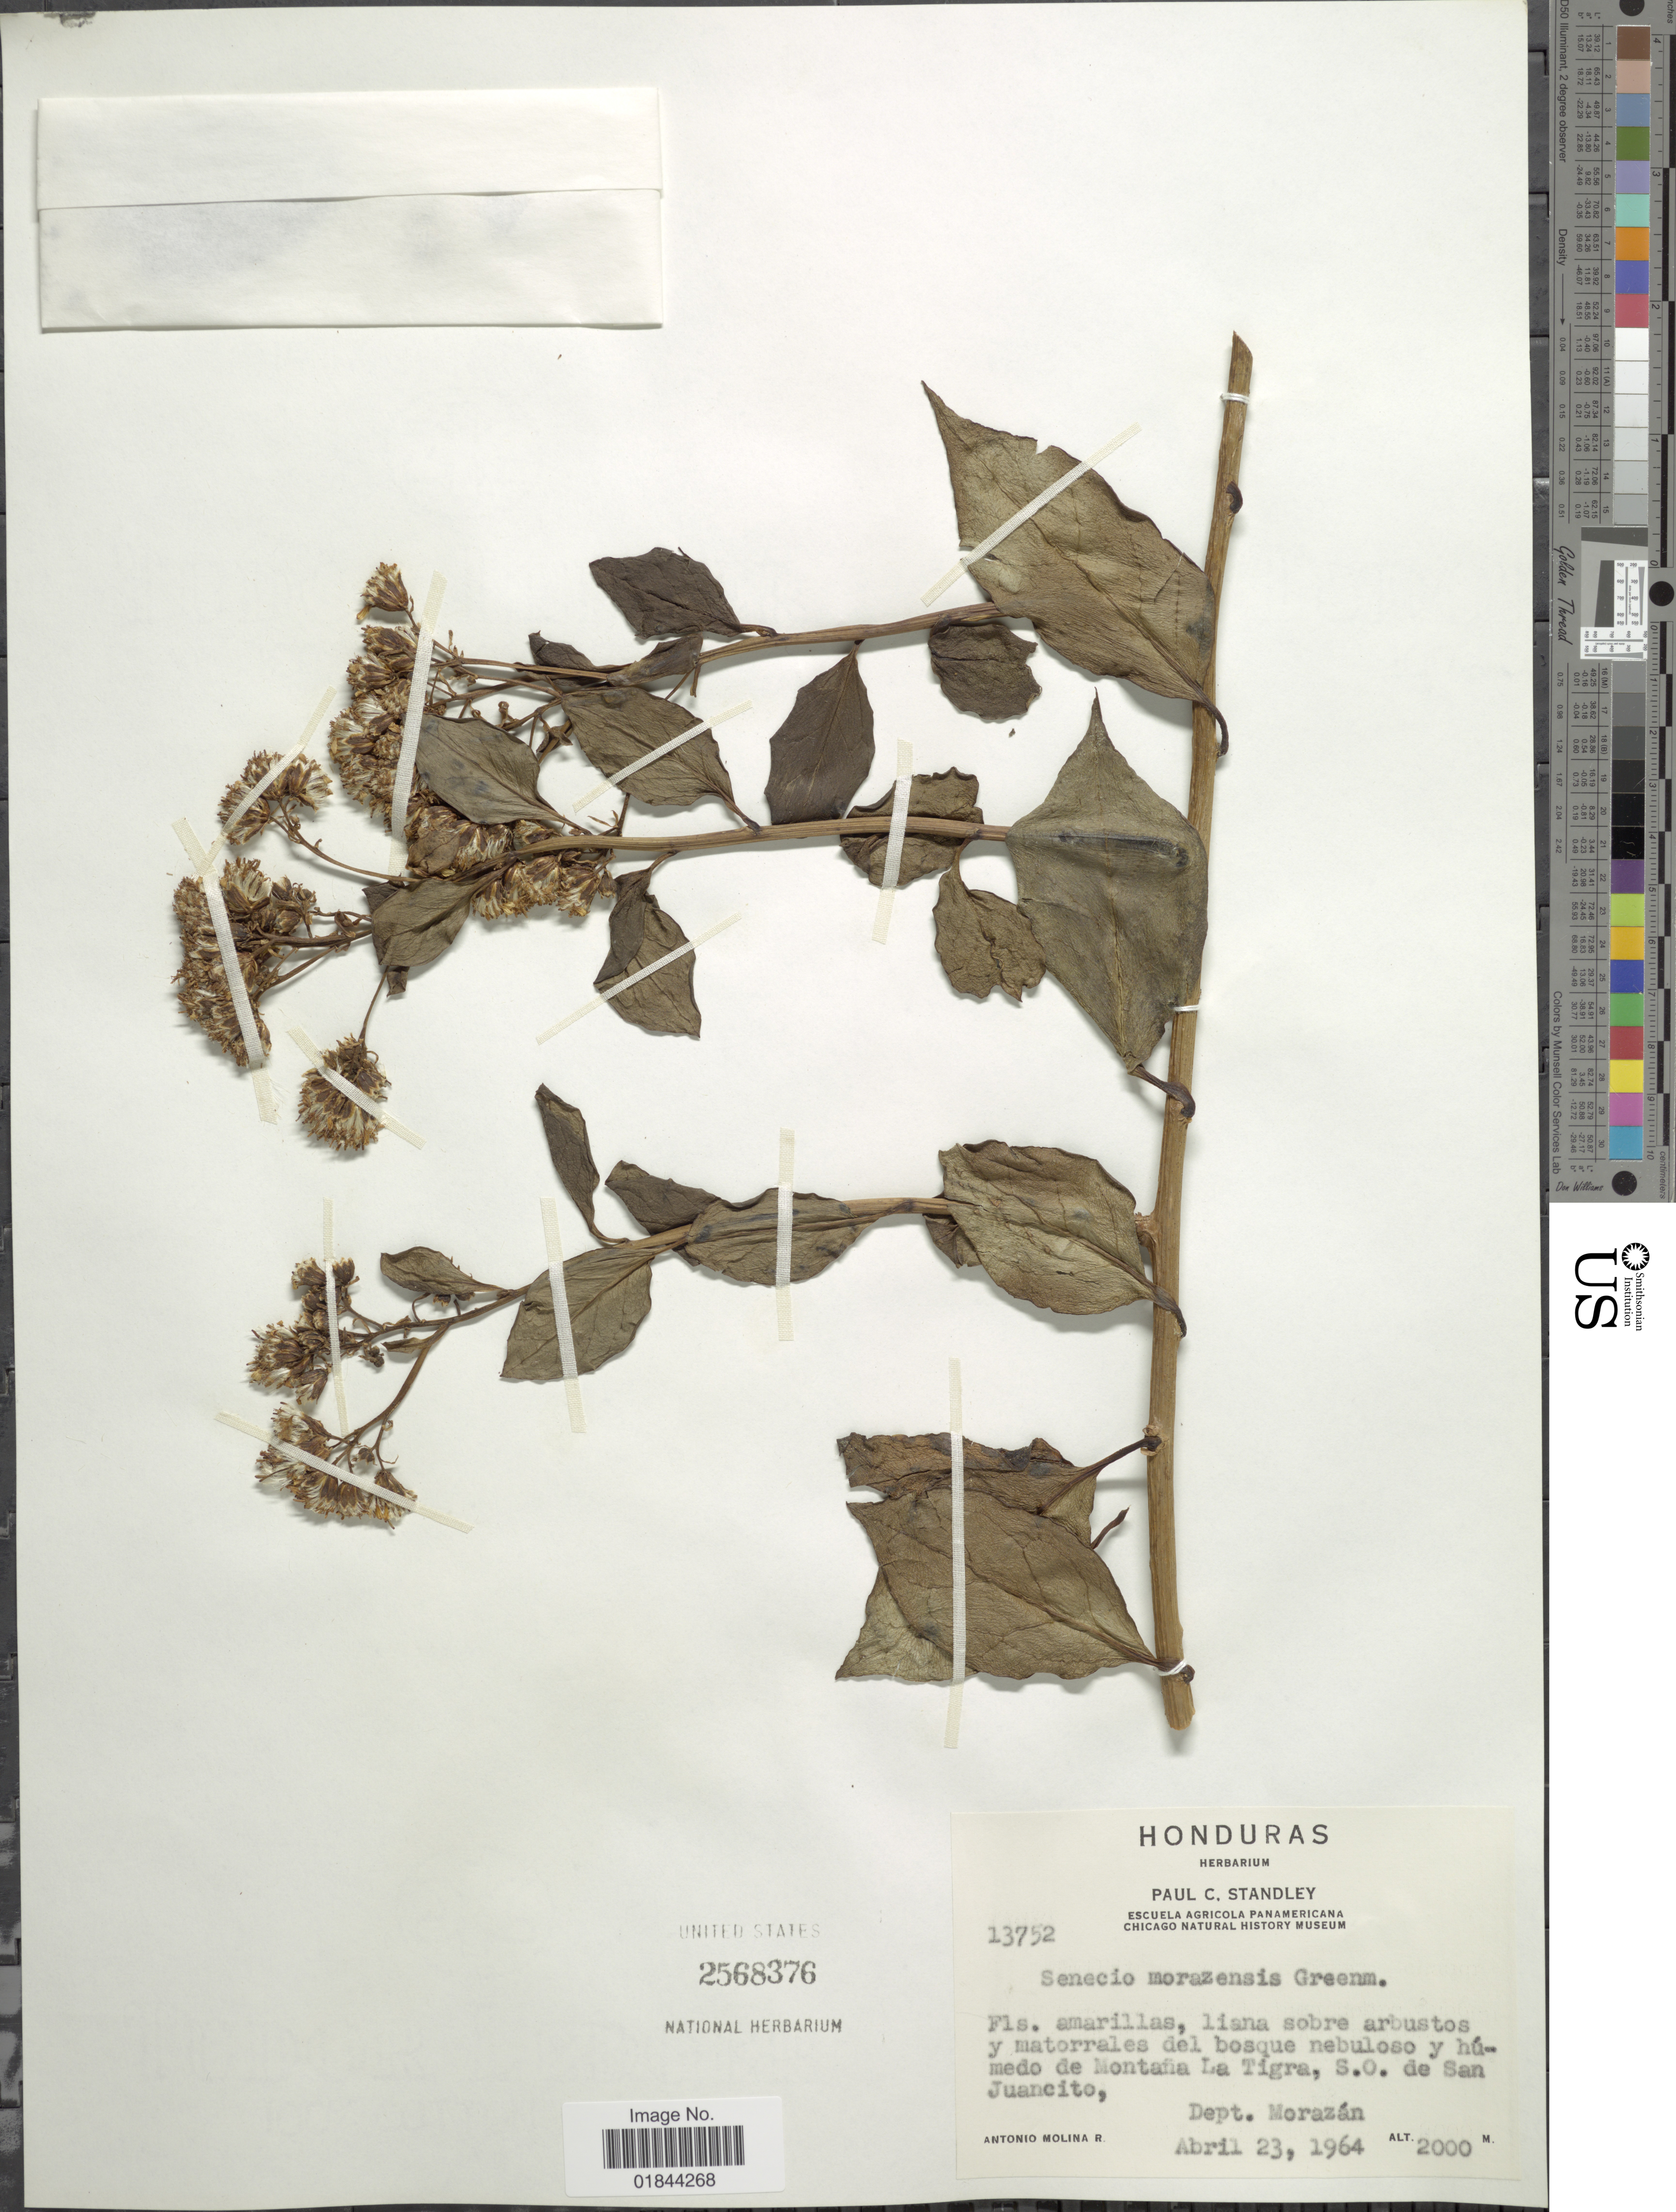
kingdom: Plantae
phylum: Tracheophyta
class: Magnoliopsida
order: Asterales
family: Asteraceae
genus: Pentacalia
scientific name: Pentacalia morazensis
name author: (Greenm.) H. Rob. & Cuatrec.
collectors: A. Molina R.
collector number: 13752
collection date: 1964-04-23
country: Honduras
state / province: Fco. Morazán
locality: Liana sobre arbustos y matorrales del bosque nebuloso y humedo de Montana La Tigra, S.O. de San Juancito, Dept. Morazan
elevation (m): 2000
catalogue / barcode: US 2568376